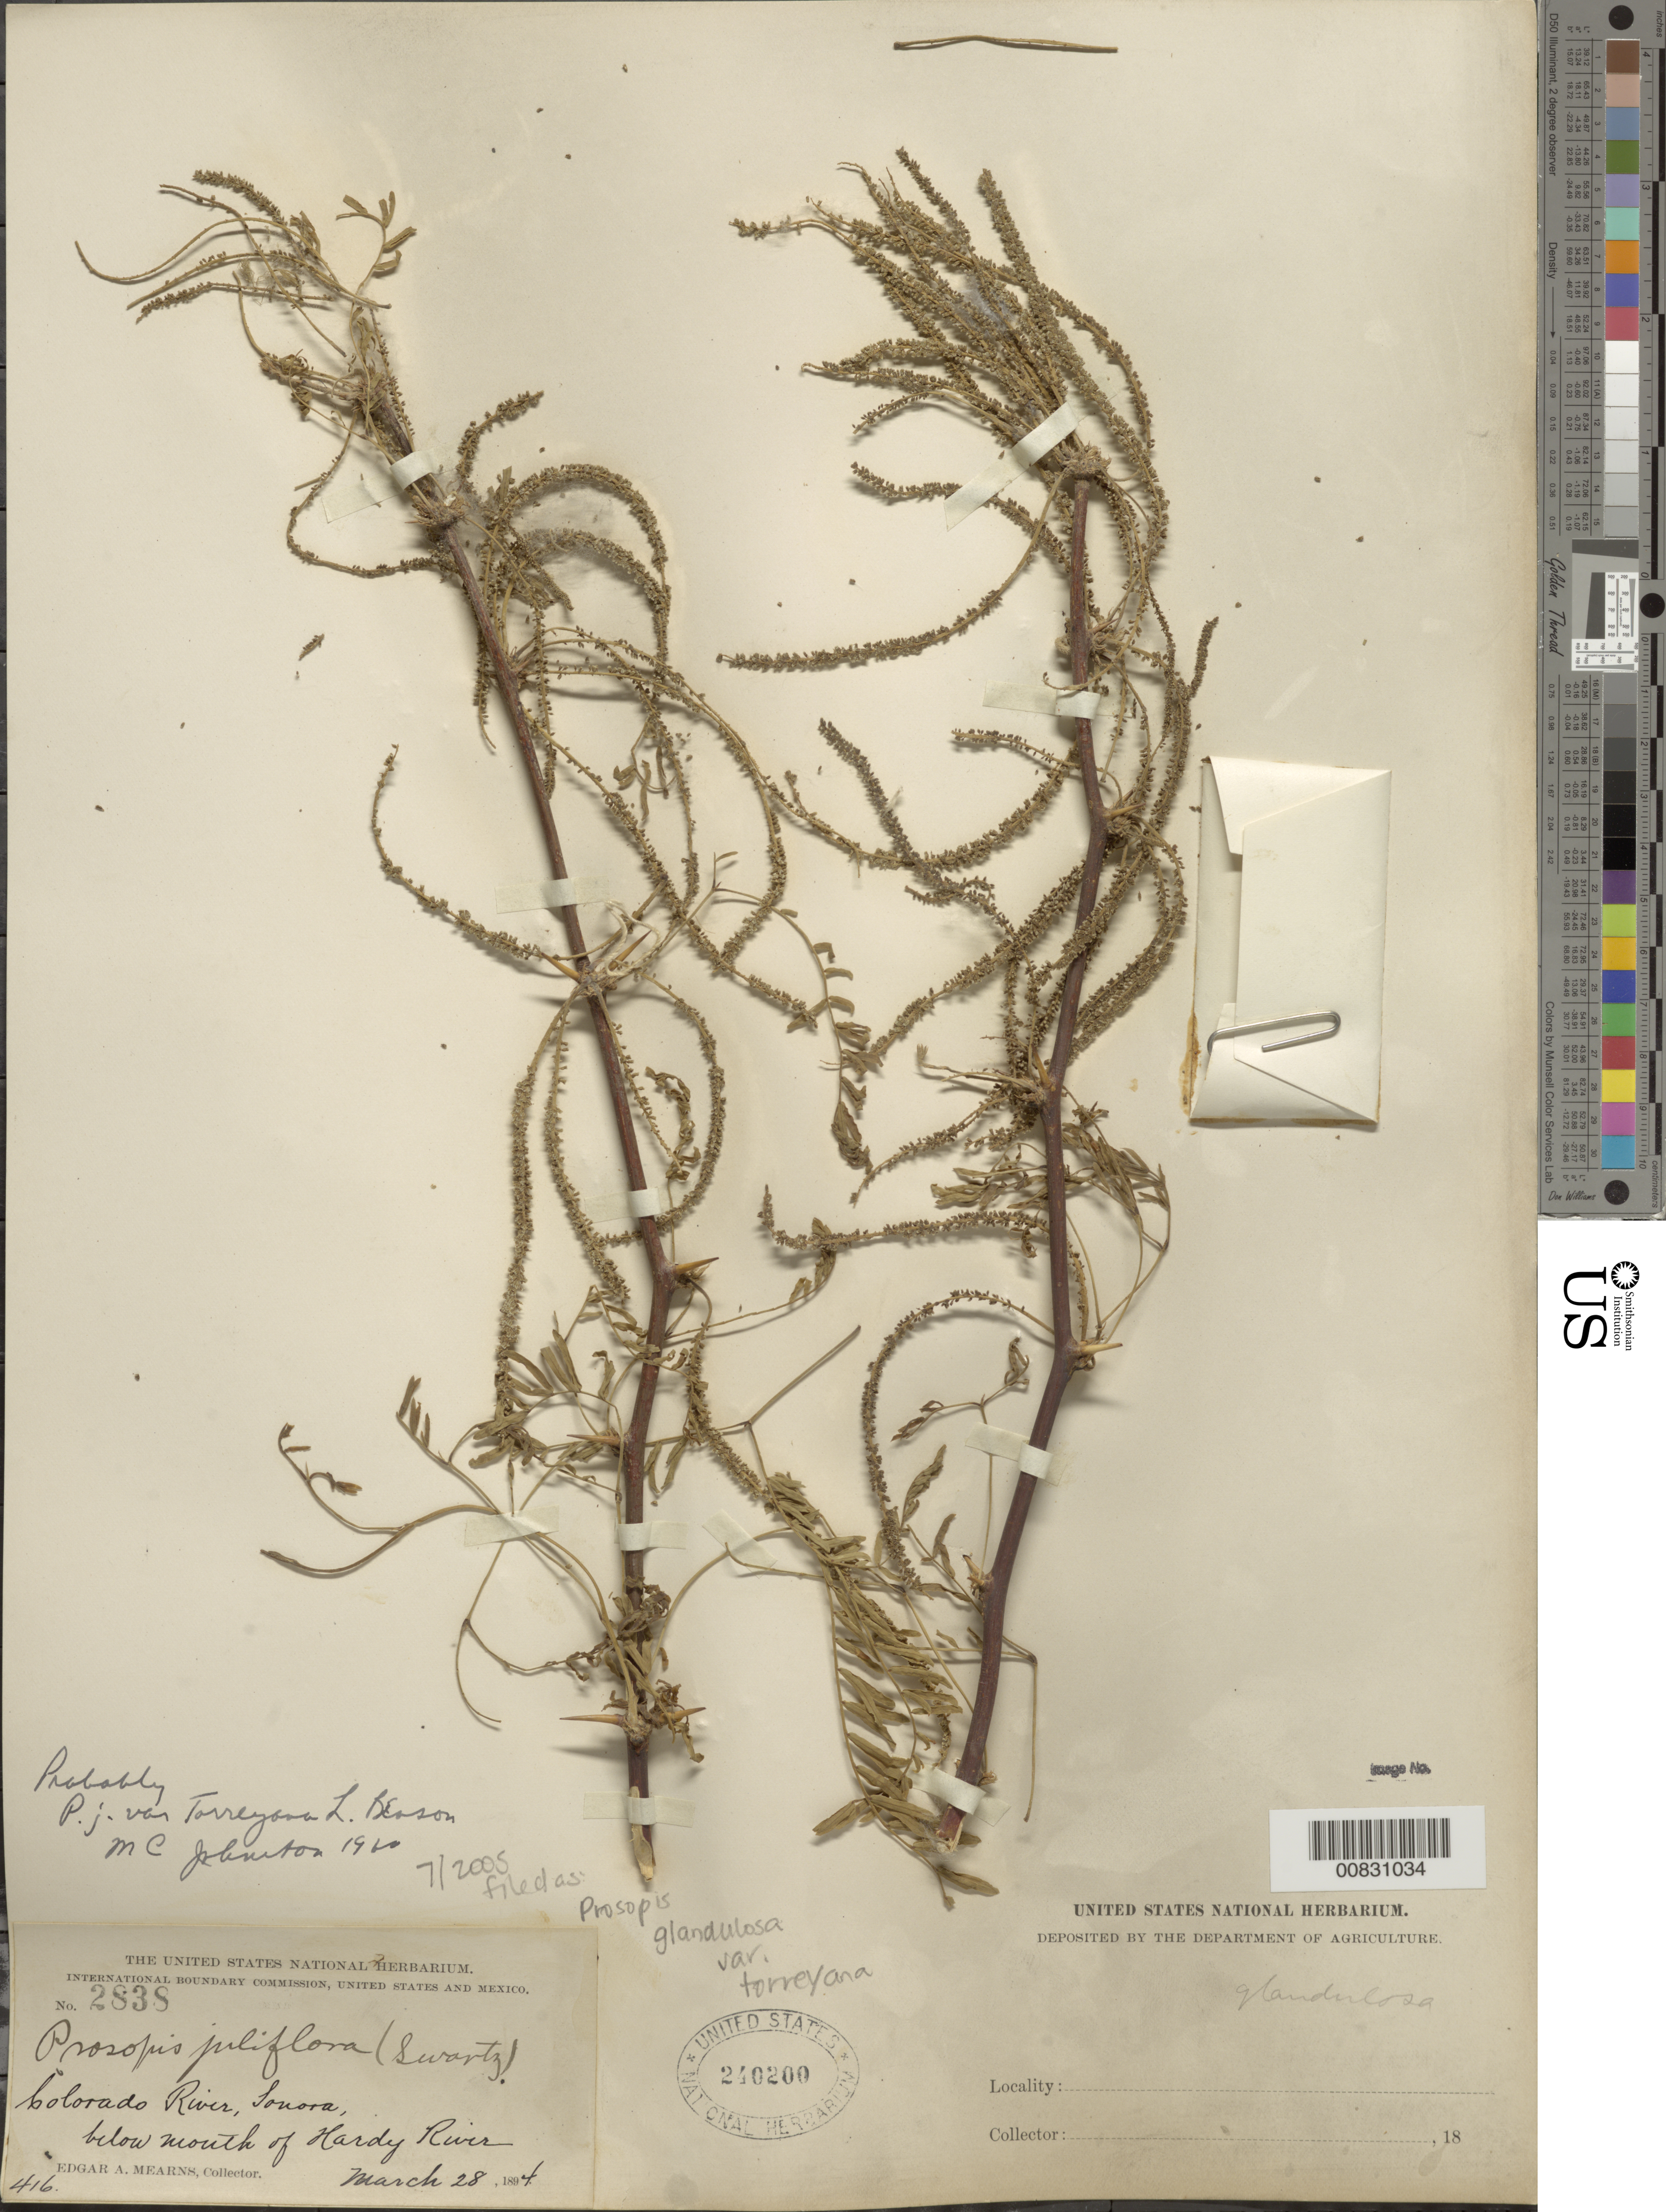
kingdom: Plantae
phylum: Tracheophyta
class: Magnoliopsida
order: Fabales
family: Fabaceae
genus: Neltuma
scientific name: Neltuma odorata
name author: (Torr. & Frém.) C. E. Hughes & G.P. Lewis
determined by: Strong, Mark T., (BOT), Smithsonian Institution - National Museum of Natural History (UNITED STATES)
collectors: E. A. Mearns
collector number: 2838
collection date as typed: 28 Mar 1894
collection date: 1894-03-28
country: Mexico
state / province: Sonora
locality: Colorado River, Sonora. Below mouth of Hardy River.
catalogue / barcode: US 240200